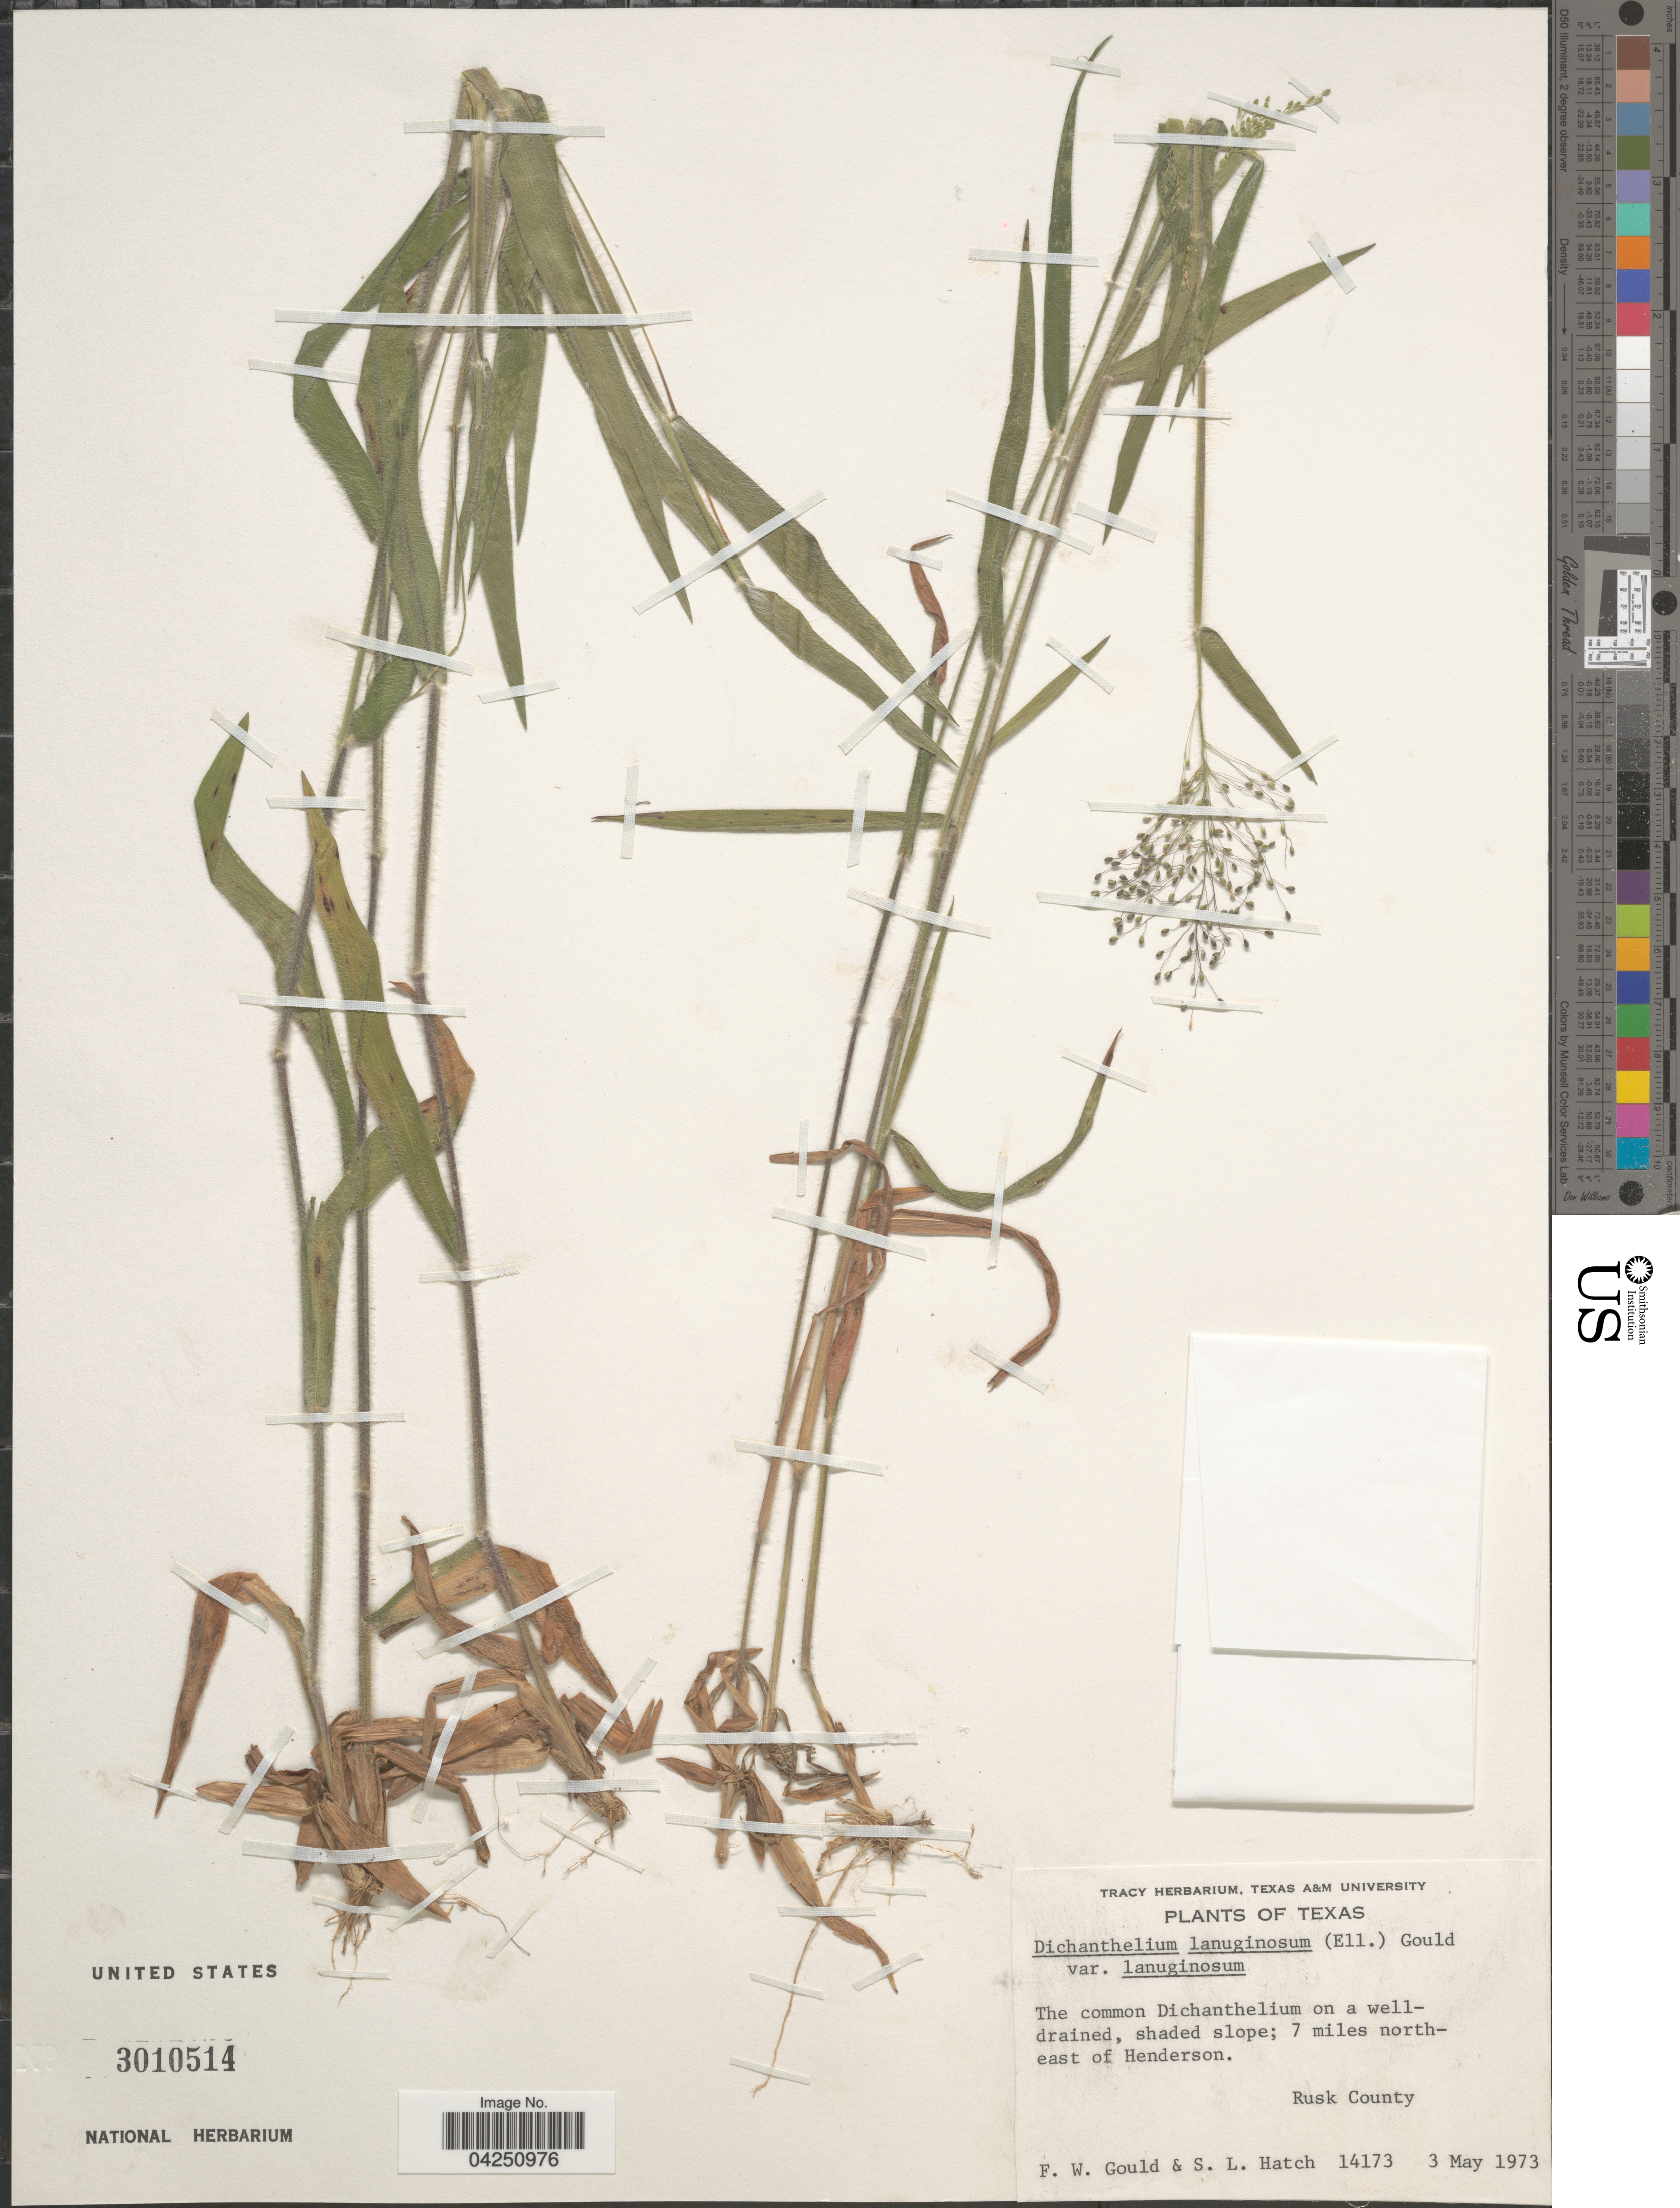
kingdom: Plantae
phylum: Tracheophyta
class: Liliopsida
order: Poales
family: Poaceae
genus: Dichanthelium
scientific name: Dichanthelium acuminatum var. acuminatum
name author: (Sw.) Gould & C.A. Clark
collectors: F. W. Gould & S. Hatch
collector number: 14173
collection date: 1973-05-03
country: United States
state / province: Texas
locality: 7 miles northeast of Henderson. Rusk County.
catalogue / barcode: US 3010514